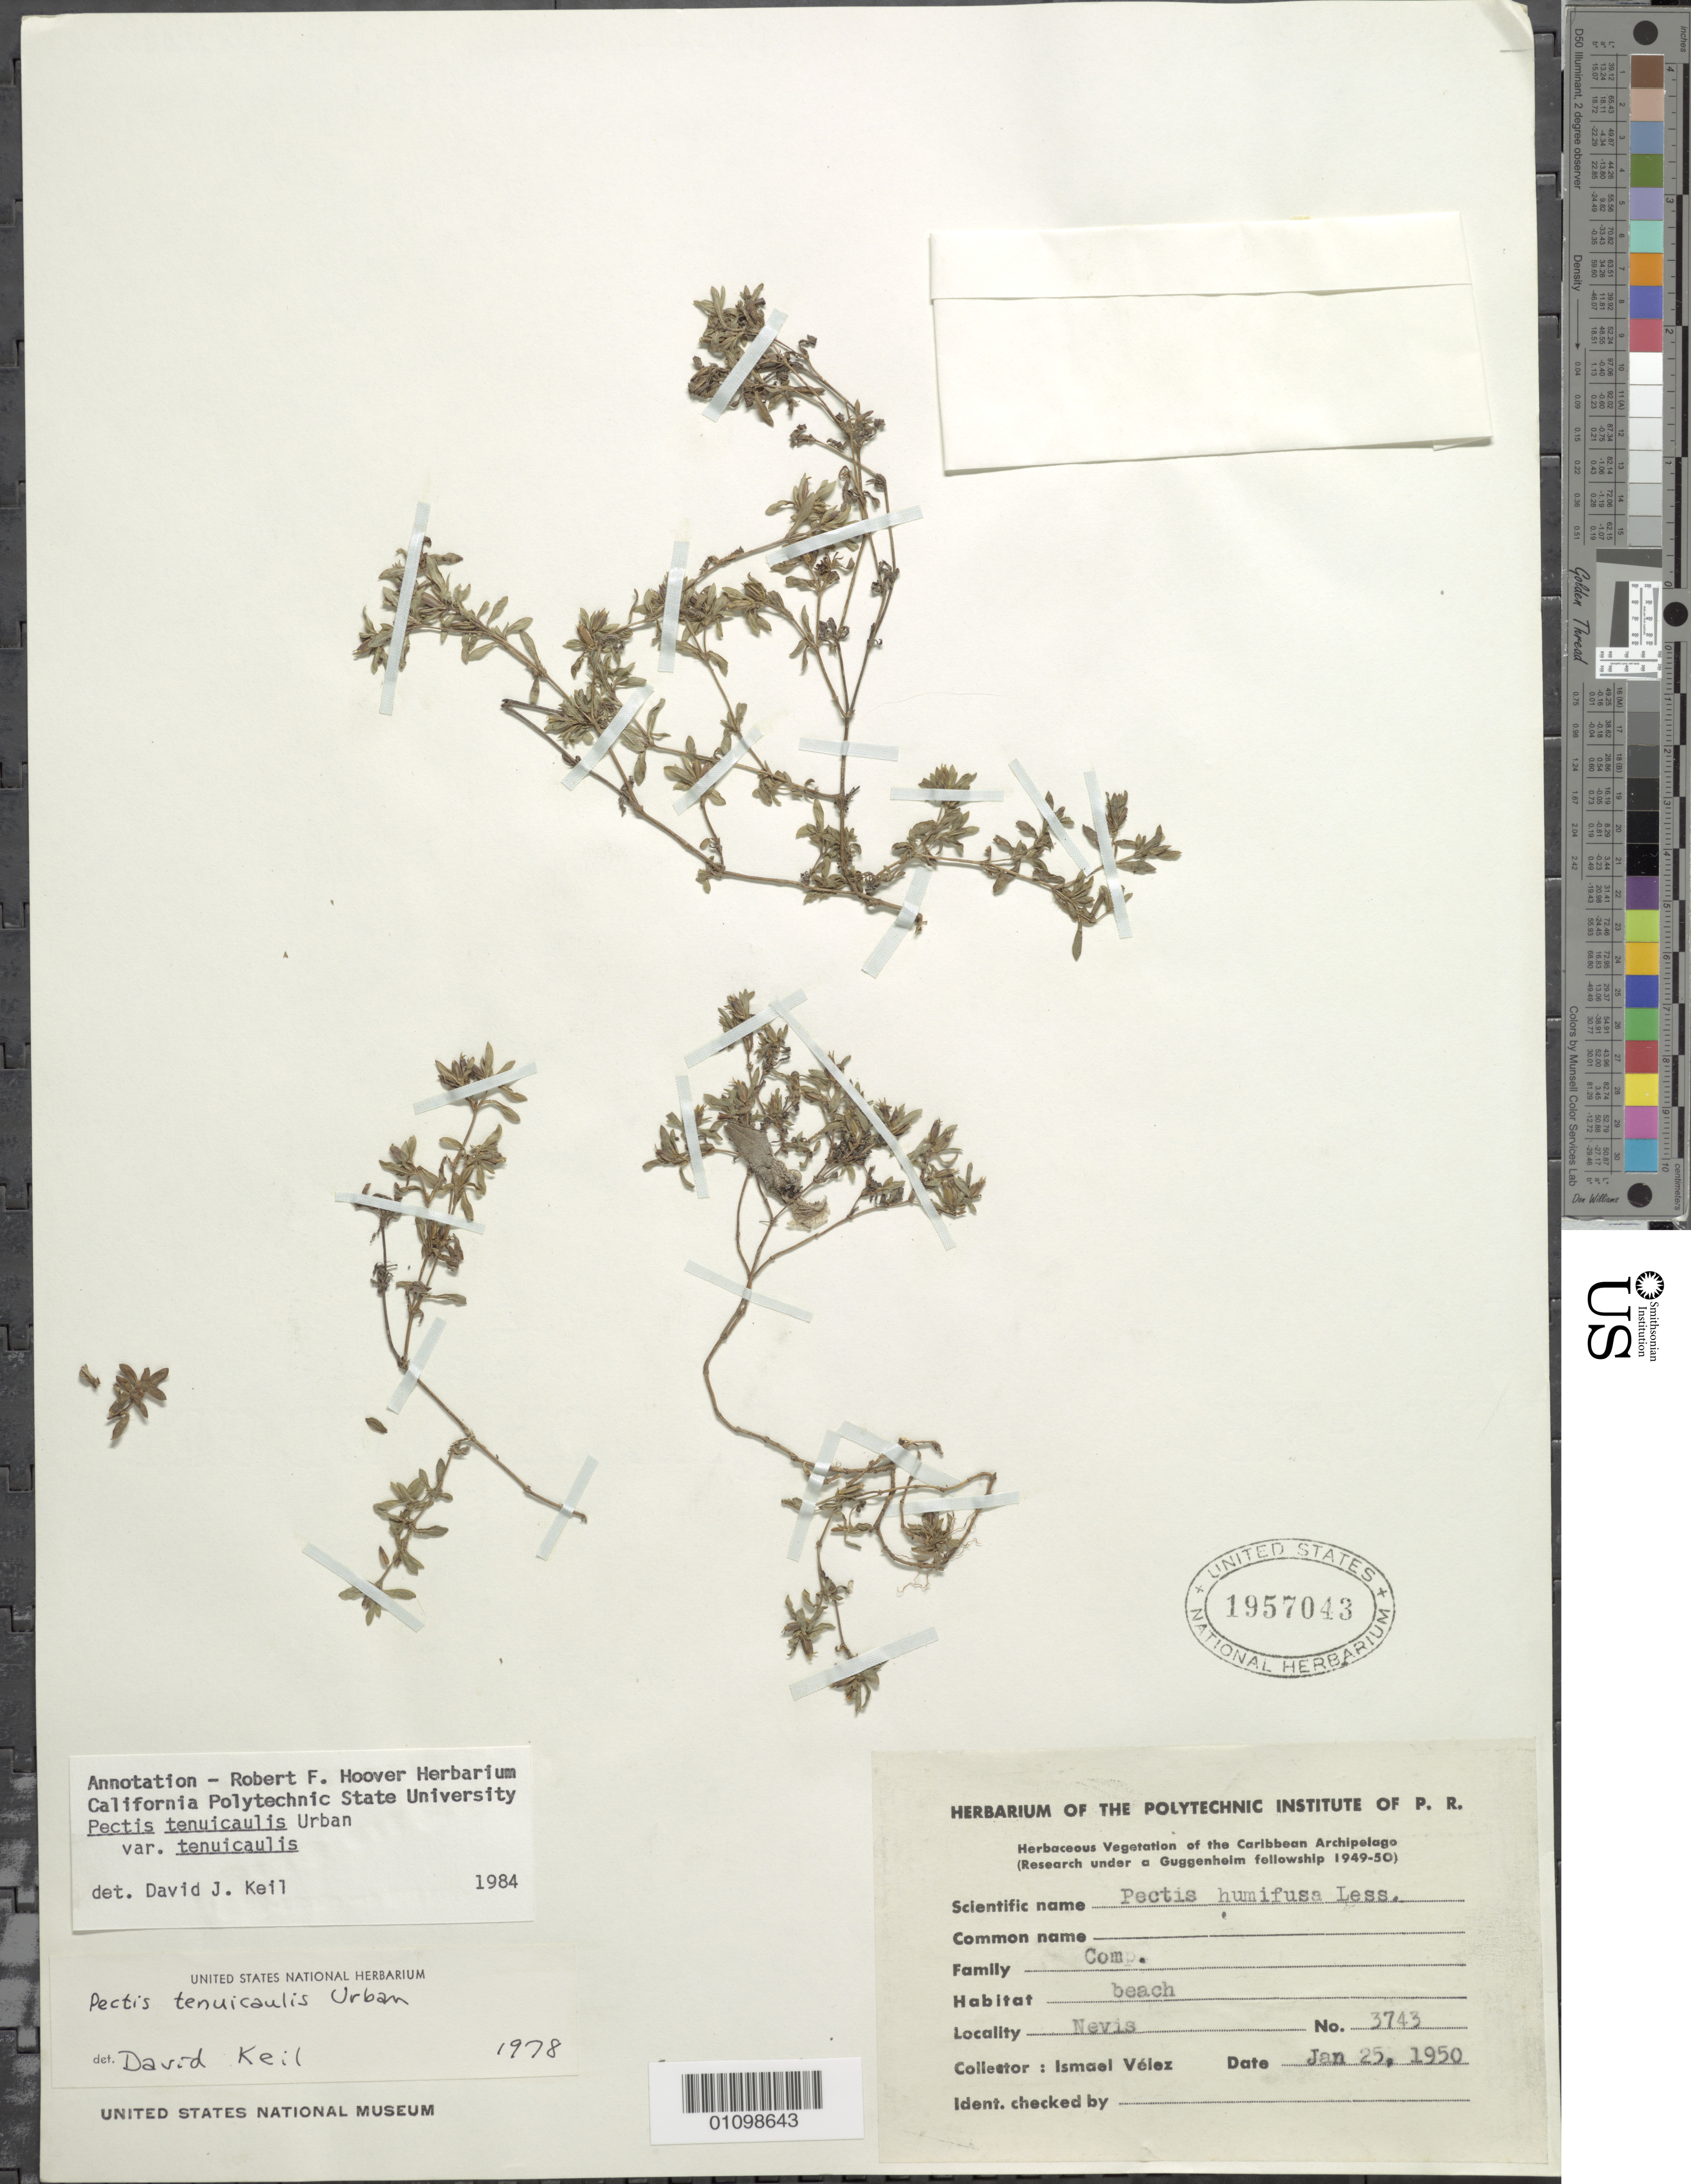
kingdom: Plantae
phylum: Tracheophyta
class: Magnoliopsida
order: Asterales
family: Asteraceae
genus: Pectis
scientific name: Pectis tenuicaulis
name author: Urb.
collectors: I. Velez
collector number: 3743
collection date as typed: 25 Jan 1950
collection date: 1950-01-25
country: St. Christopher-Nevis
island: Nevis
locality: beach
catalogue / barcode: US 1957043